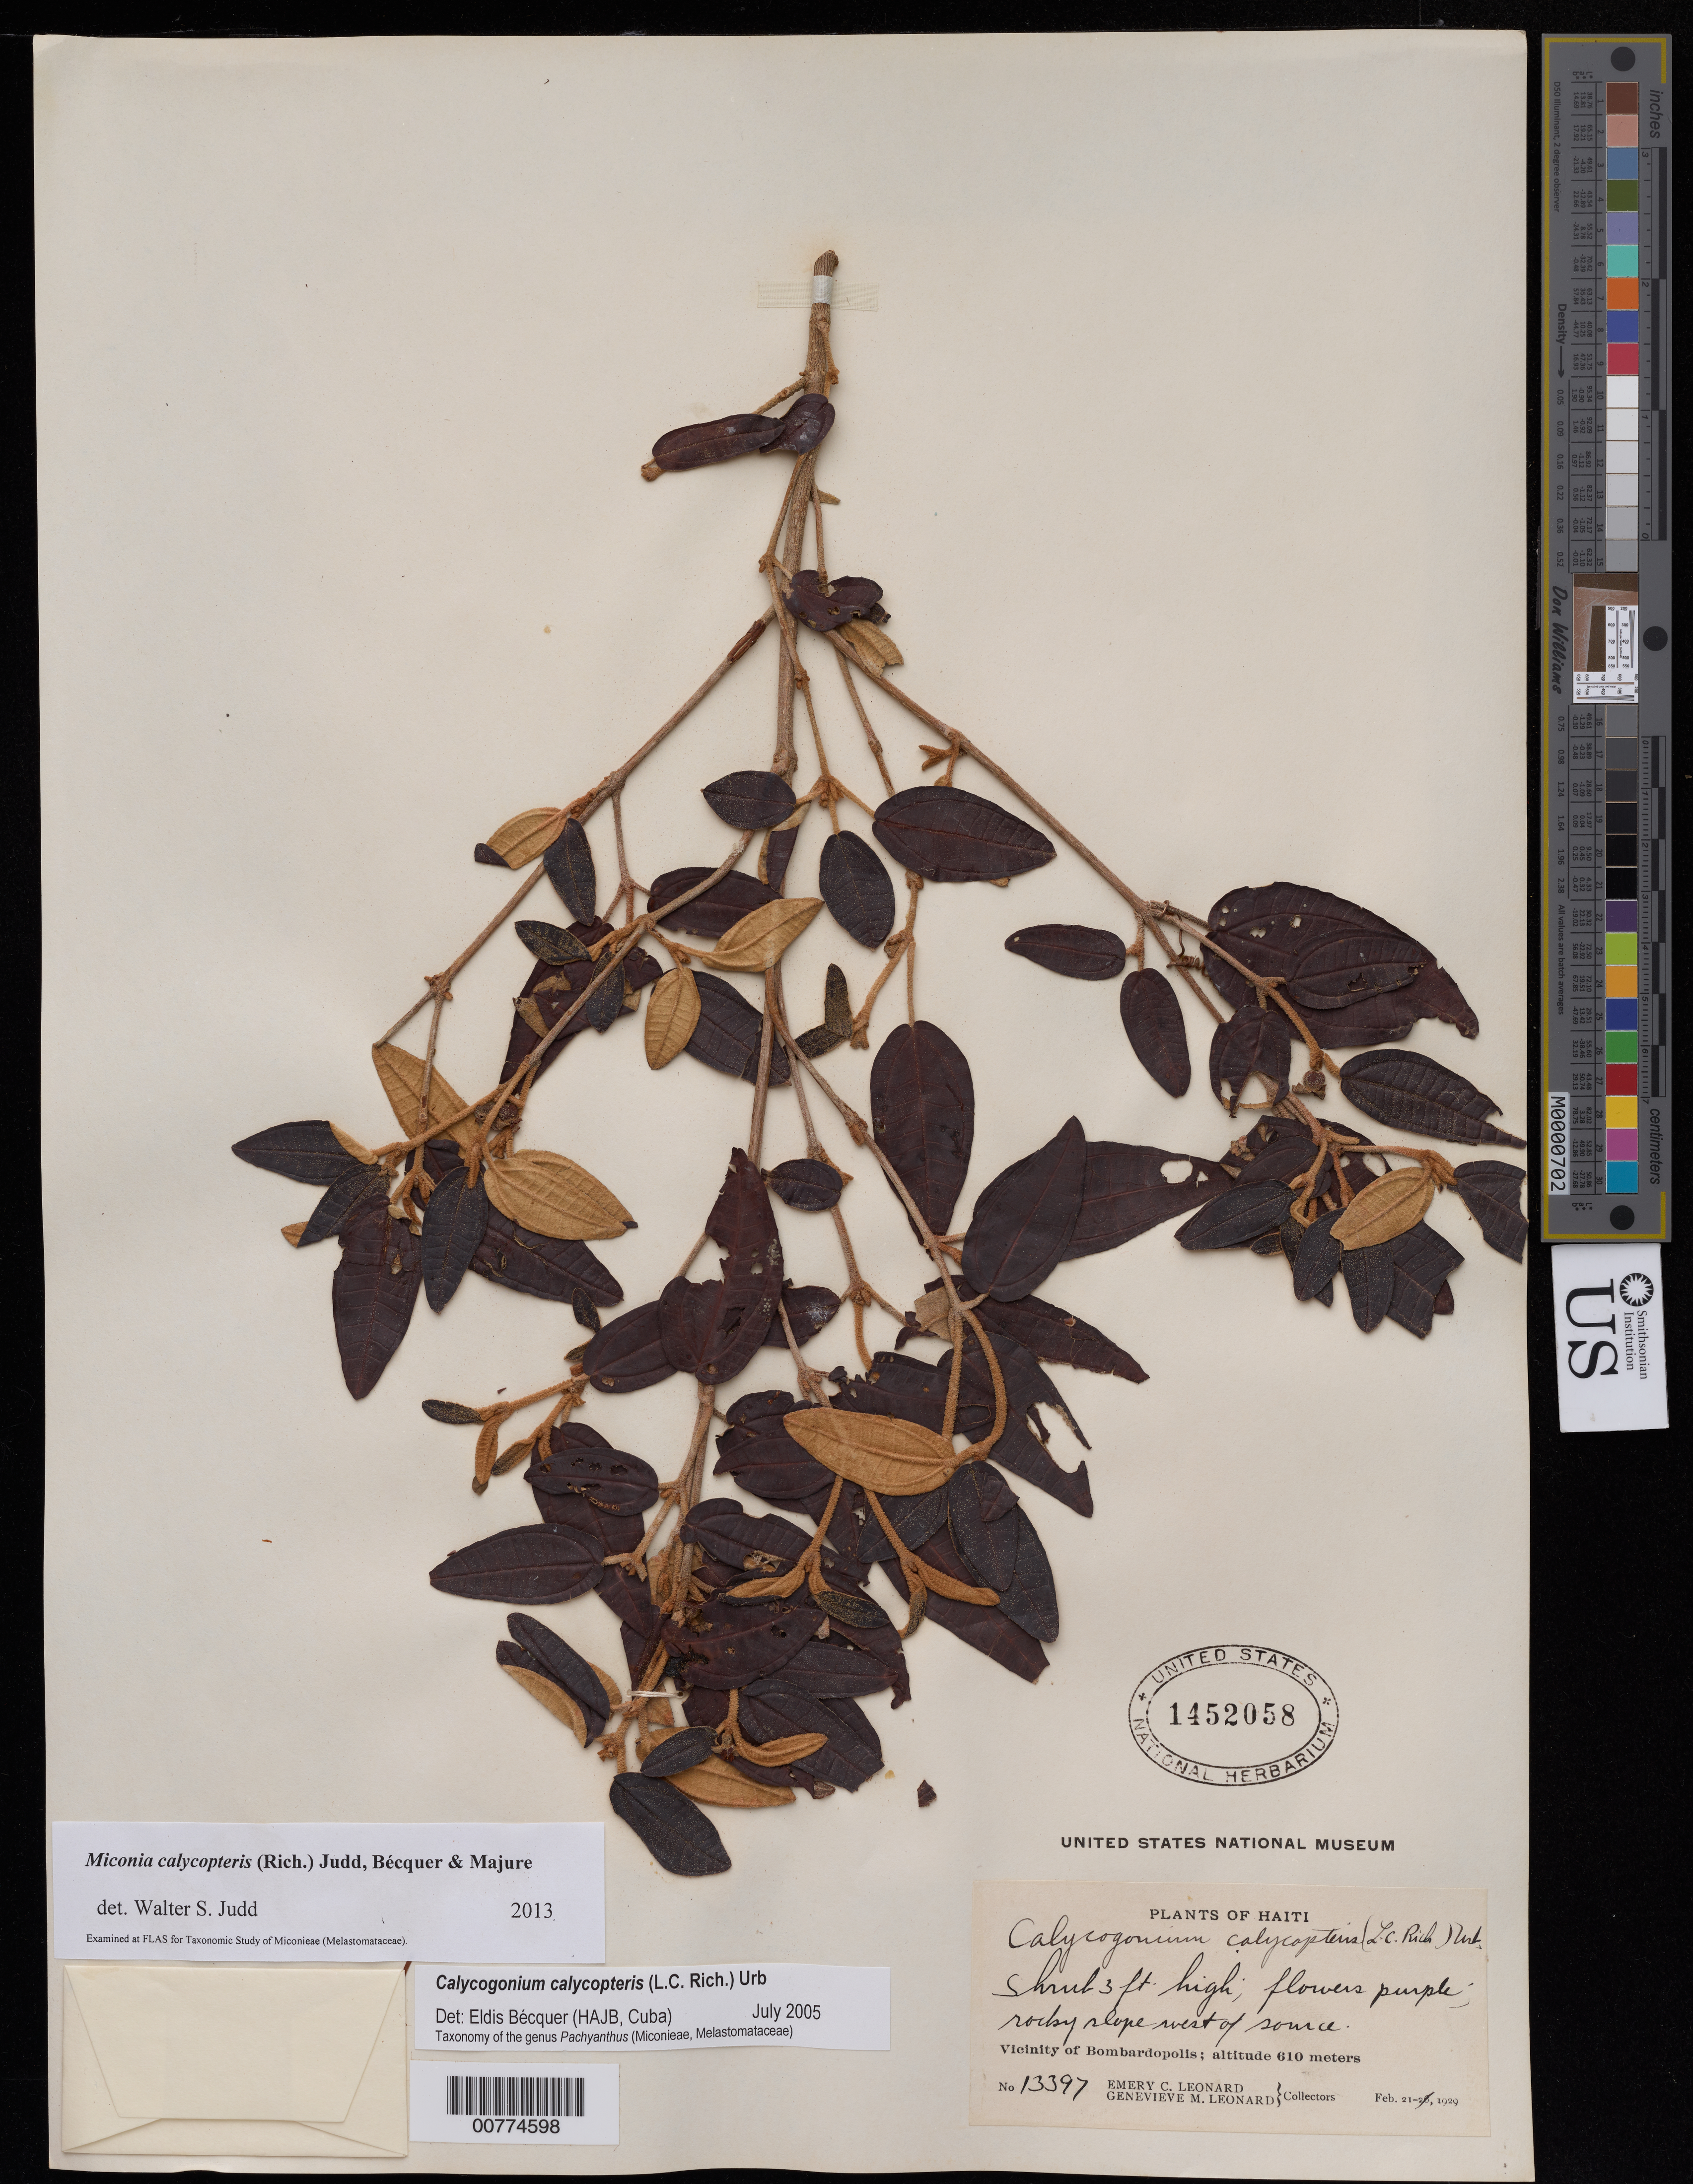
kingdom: Plantae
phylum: Tracheophyta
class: Magnoliopsida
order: Myrtales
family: Melastomataceae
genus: Miconia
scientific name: Miconia calycopteris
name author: (Rich.) Judd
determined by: Judd, Walter S.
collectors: E. C. Leonard & G. M. Leonard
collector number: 13397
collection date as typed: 21 Feb 1929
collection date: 1929-02-21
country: Haiti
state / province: Nord-Ouest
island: Hispaniola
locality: Vicinity of Bombardopolis, west of source.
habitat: Rocky slope.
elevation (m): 610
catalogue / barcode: US 1452058